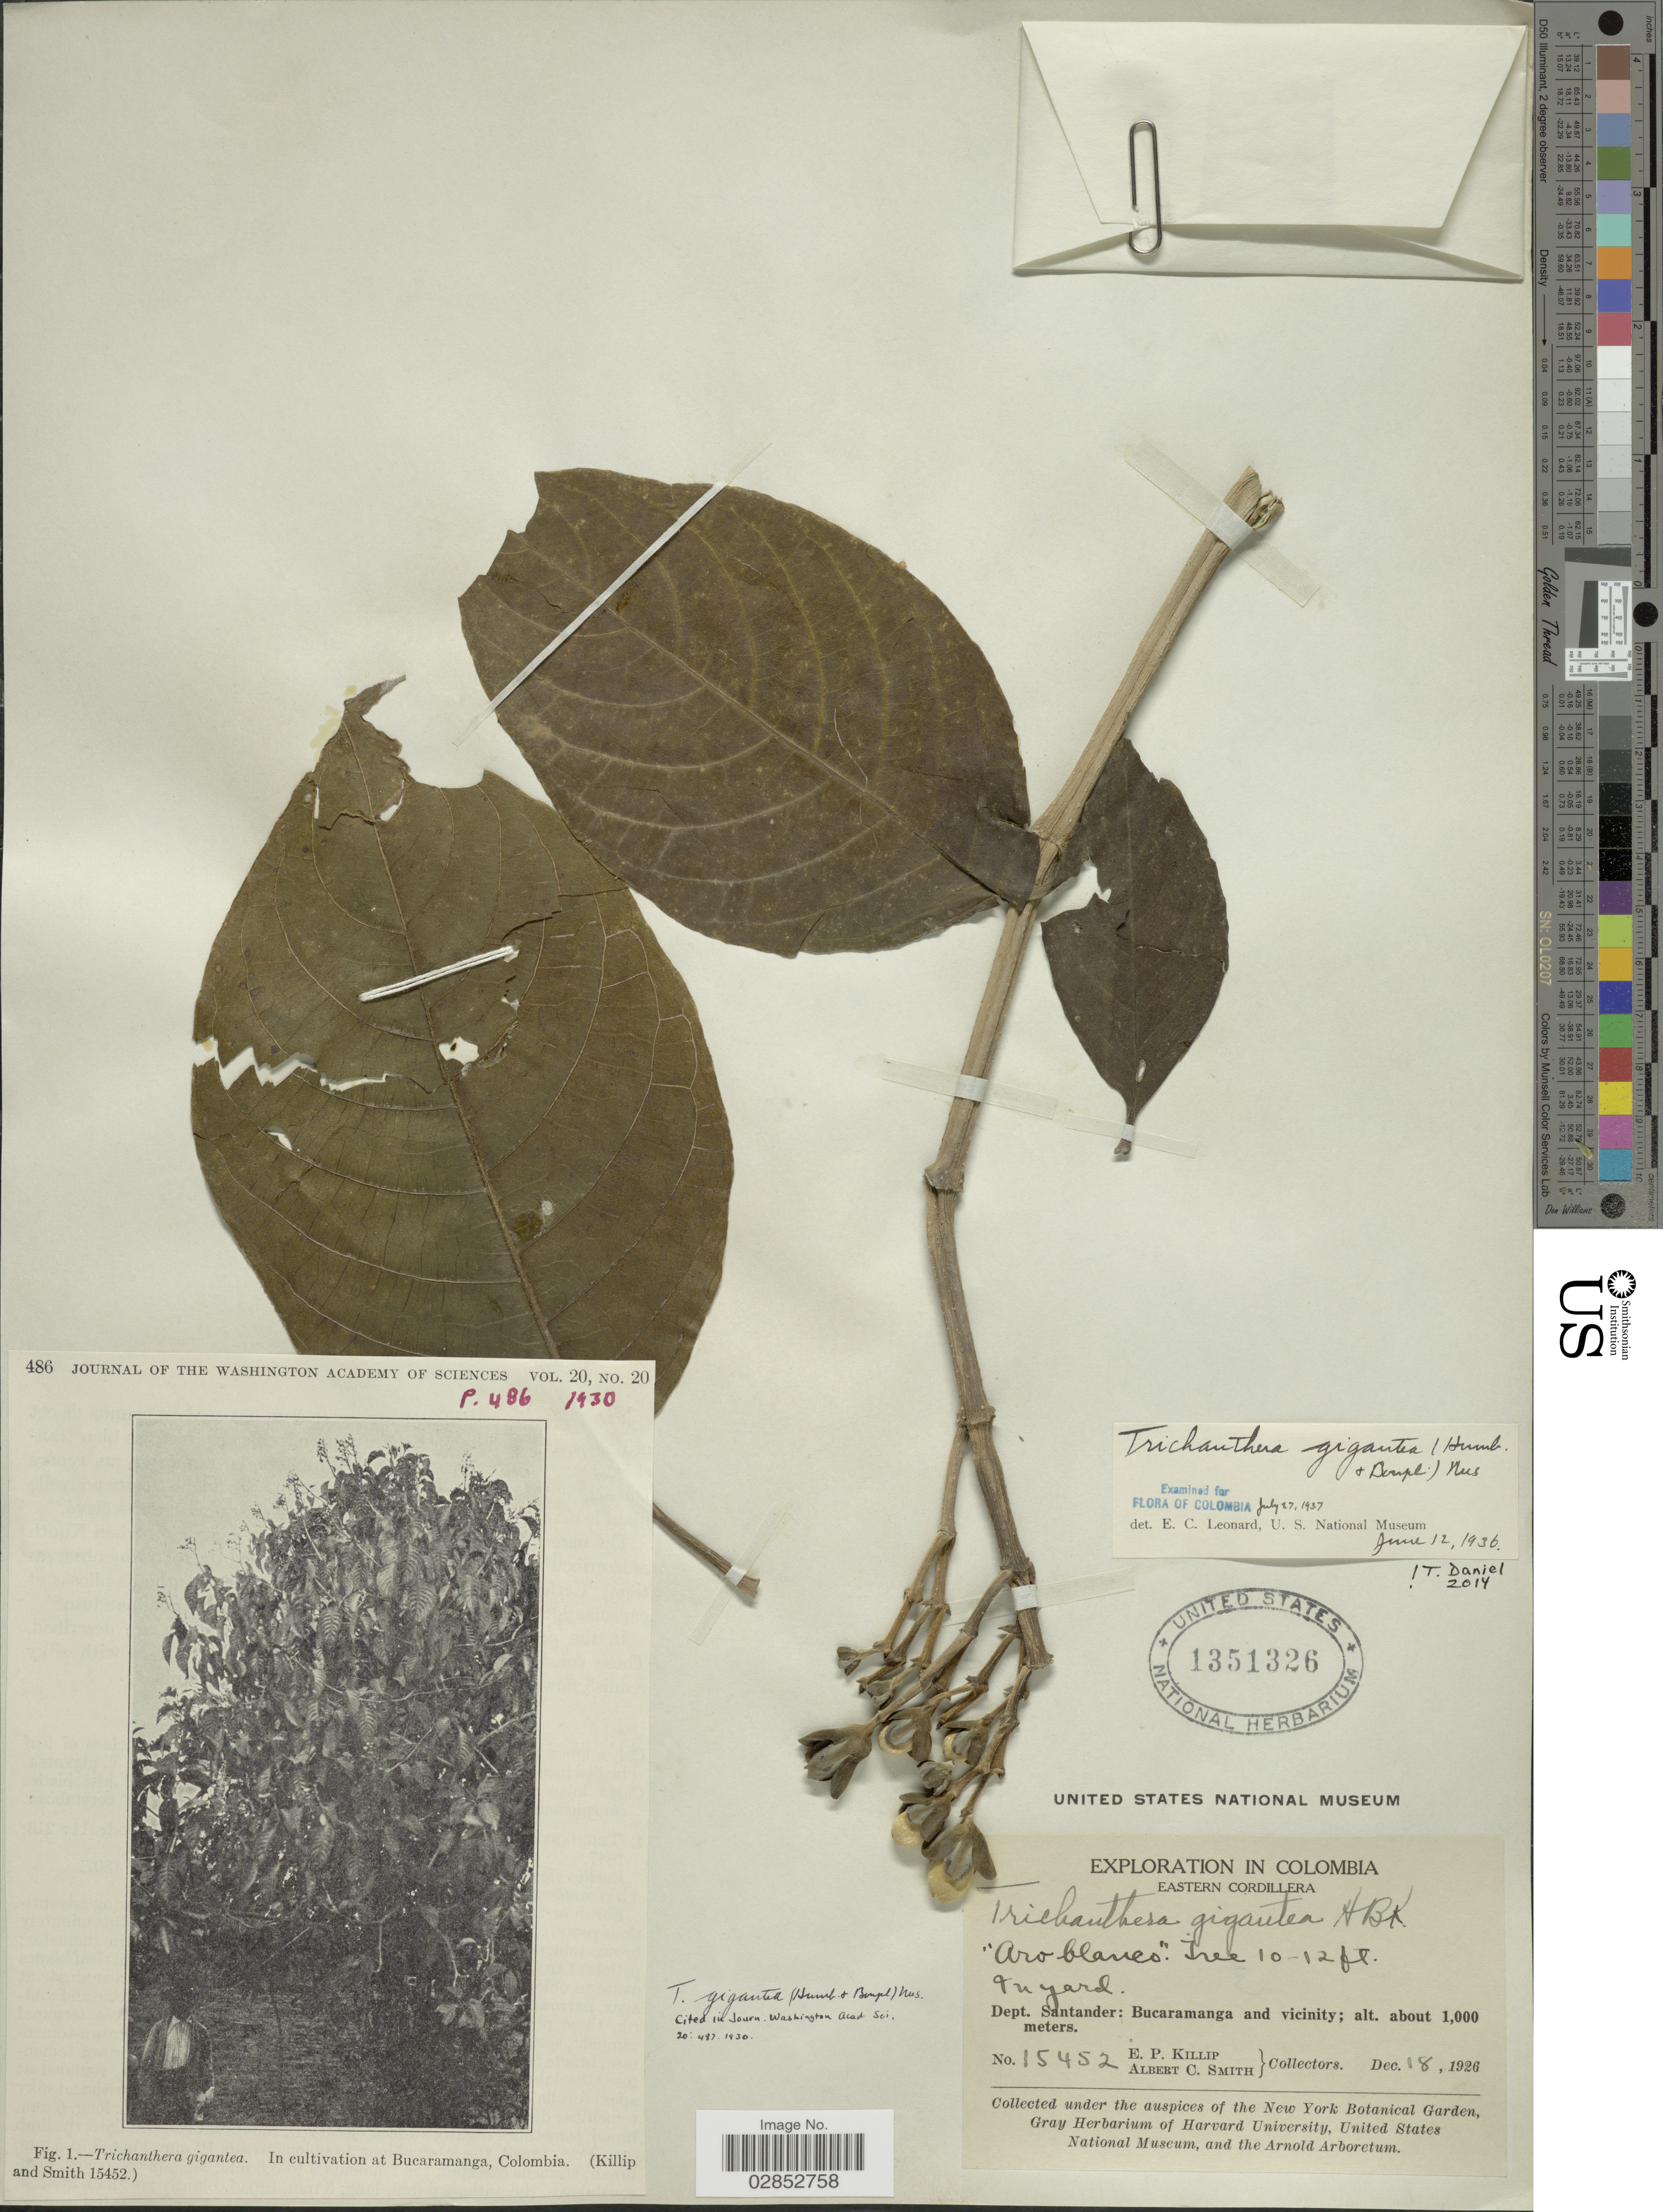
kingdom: Plantae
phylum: Tracheophyta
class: Magnoliopsida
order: Lamiales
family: Acanthaceae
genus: Trichanthera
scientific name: Trichanthera gigantea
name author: (Bonpl.) Nees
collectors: E. P. Killip & A. C. Smith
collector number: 15452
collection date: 1926-12-18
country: Colombia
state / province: Santander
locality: Eastern Cordillera. Dept. Santander: Bucaramanga and vicinity.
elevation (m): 1000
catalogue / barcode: US 1351326